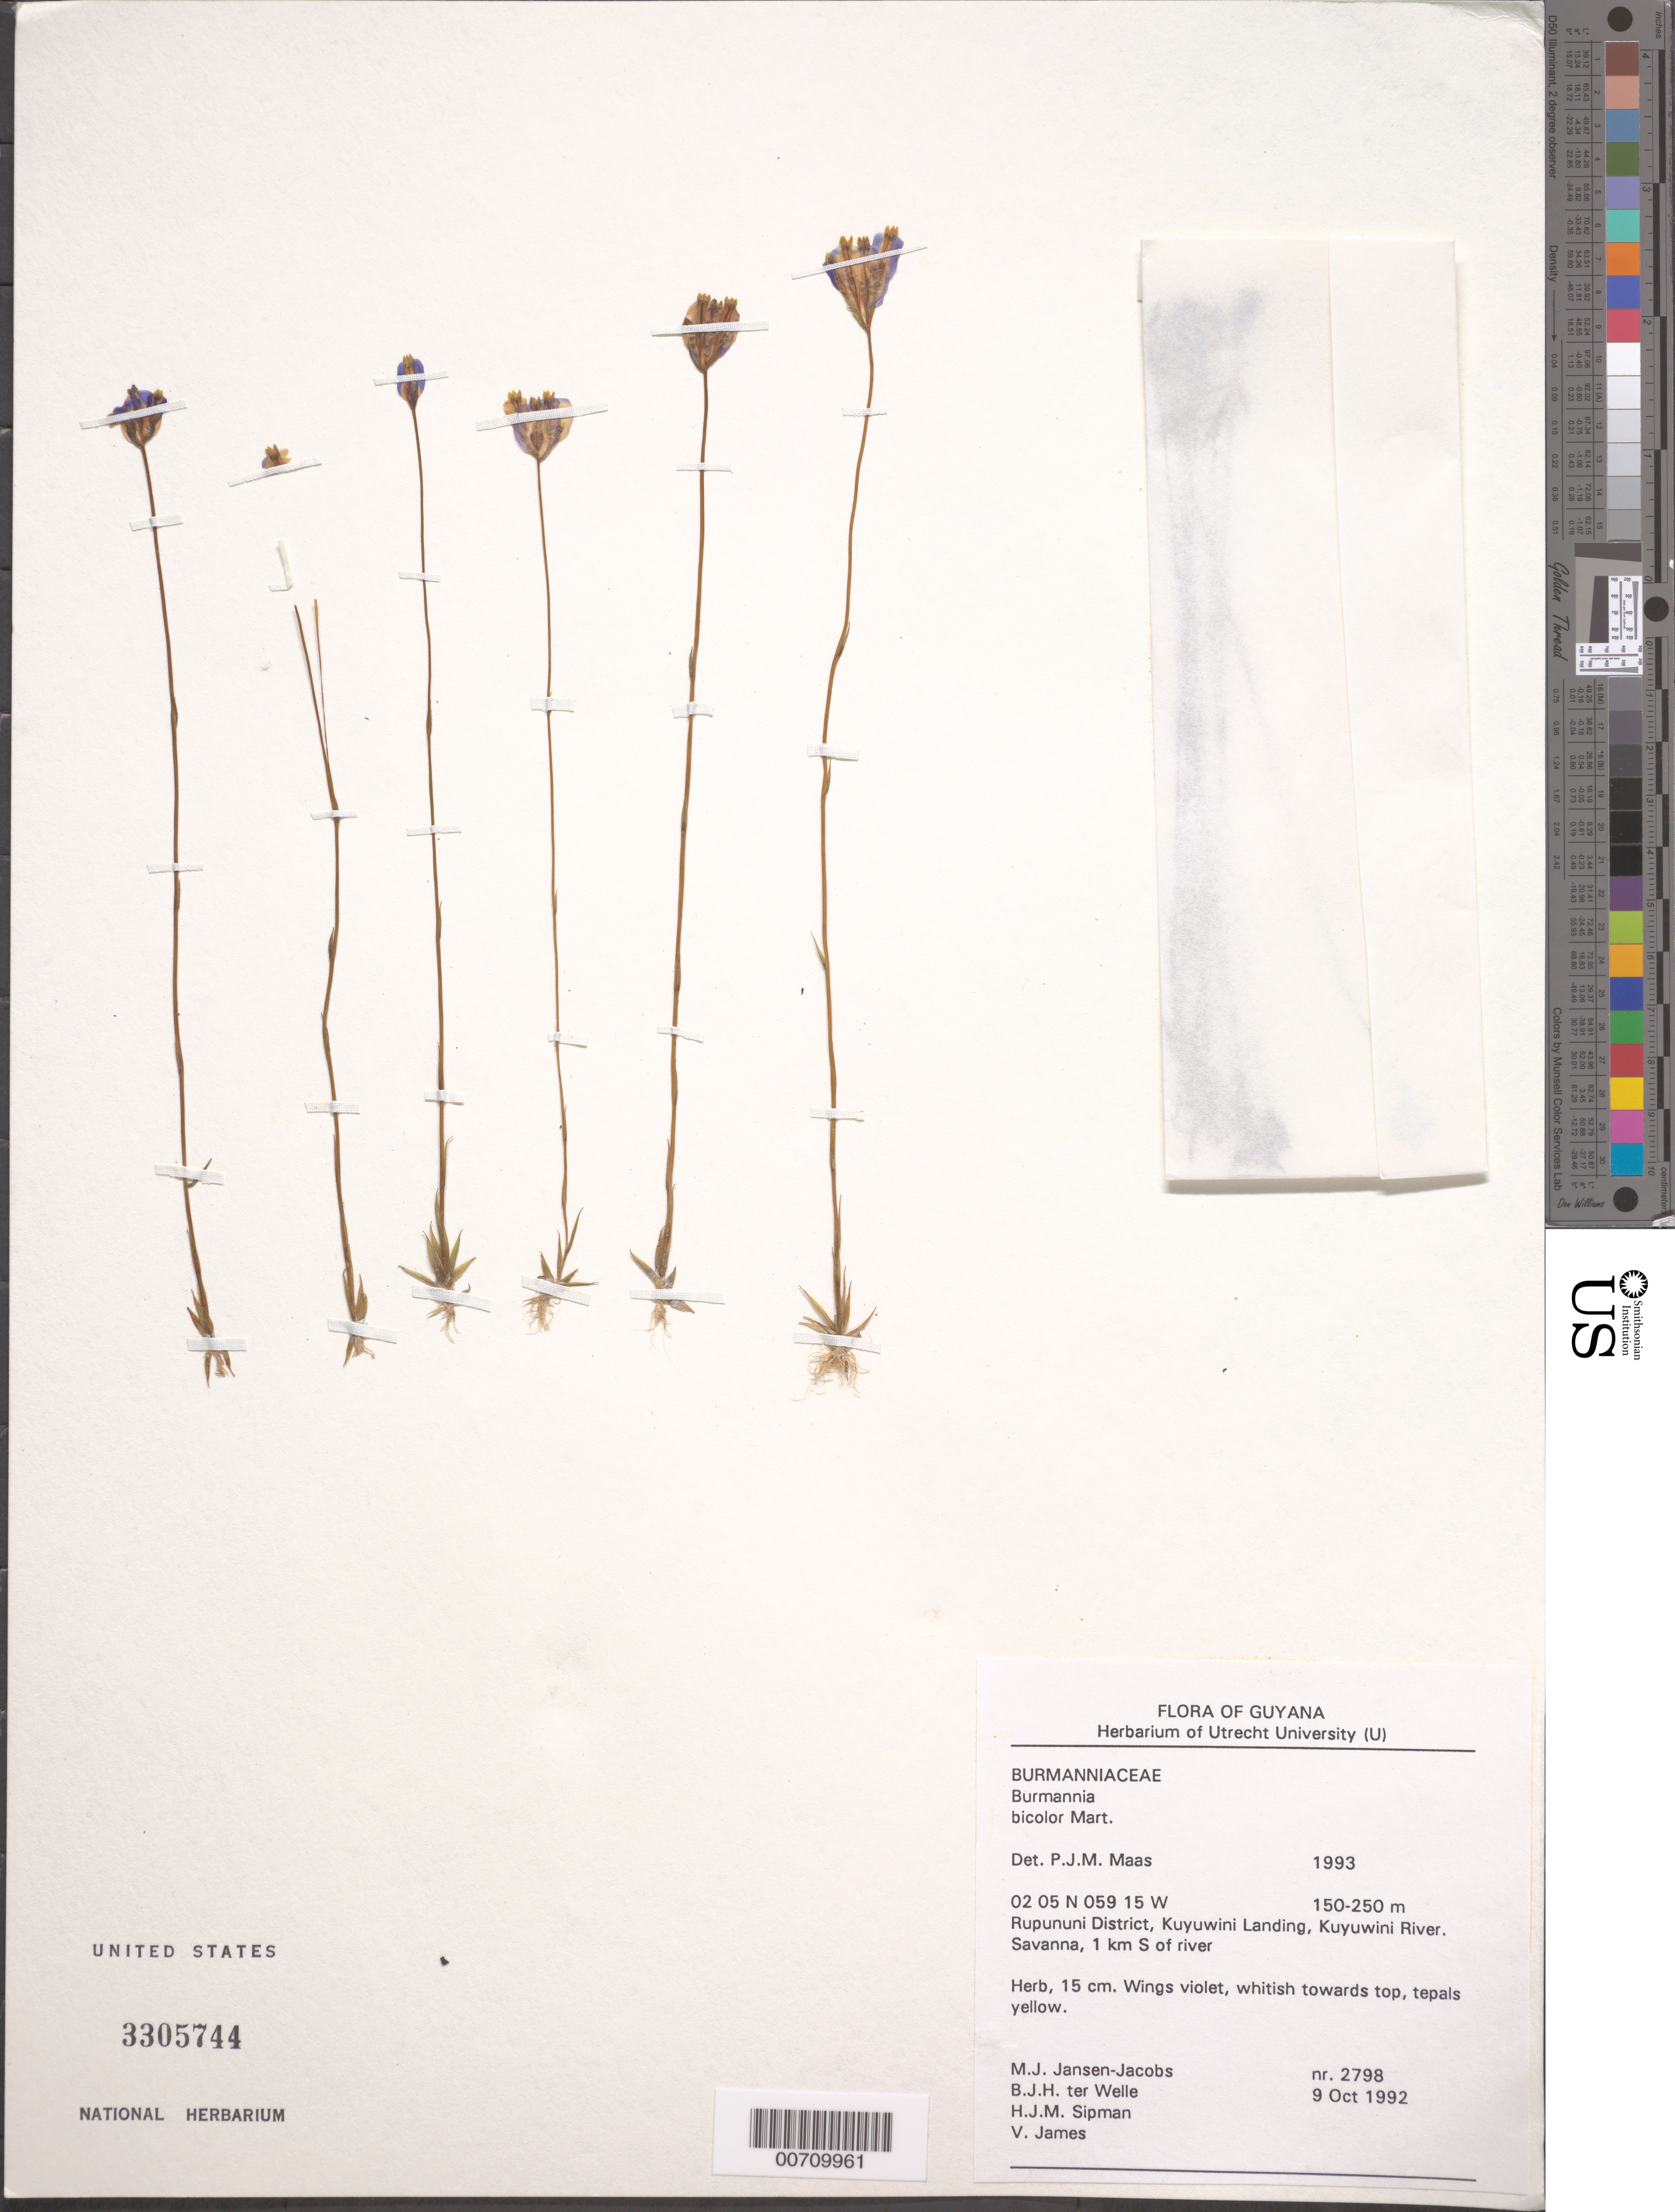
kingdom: Plantae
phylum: Tracheophyta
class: Liliopsida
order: Dioscoreales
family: Burmanniaceae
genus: Burmannia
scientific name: Burmannia bicolor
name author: Mart.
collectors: M. J. Jansen-Jacobs, B. Welle, H. J. M. Sipman & V. James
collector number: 2798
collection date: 1992-10-09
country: Guyana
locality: Rupununi District, Kuyuwini Landing, Kuyuwini River. Savanna, 1 km S of river.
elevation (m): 150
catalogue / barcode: US 3305744